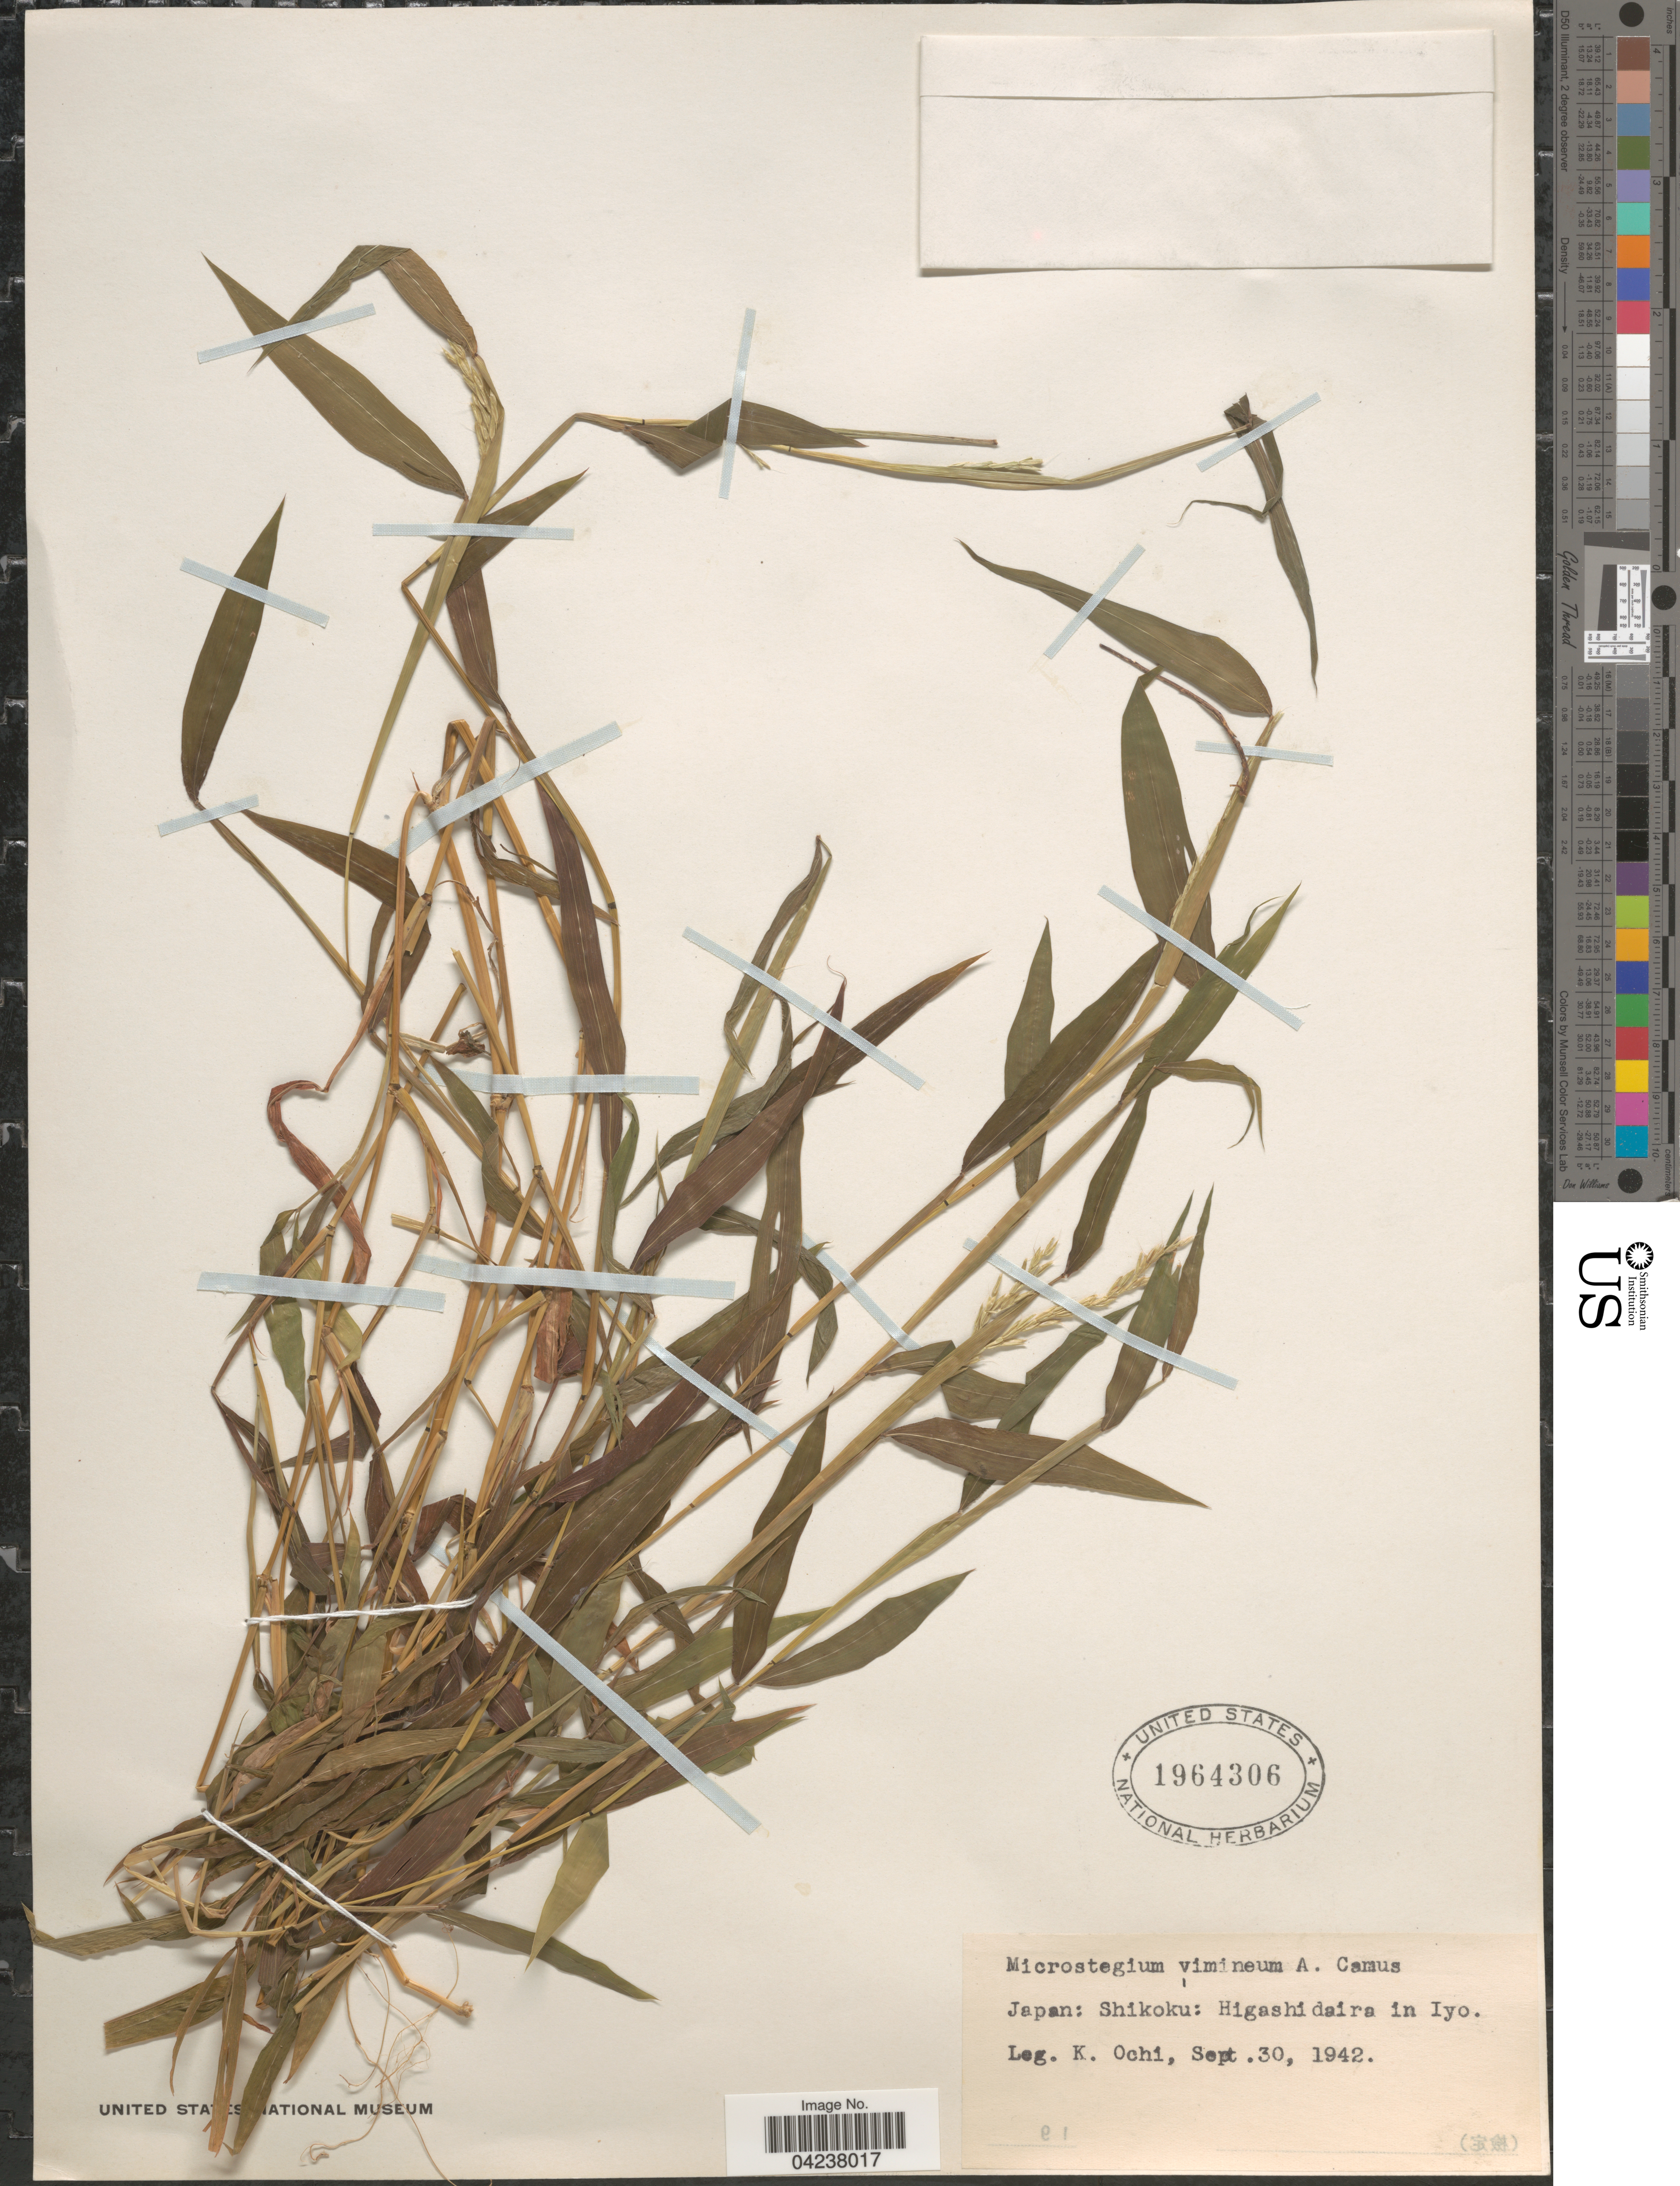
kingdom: Plantae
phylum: Tracheophyta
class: Liliopsida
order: Poales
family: Poaceae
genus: Microstegium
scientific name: Microstegium vimineum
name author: (Trin.) A. Camus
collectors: K. Ochi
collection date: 1942-09-30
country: Japan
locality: Shikoku: Higashidaira in Iyo.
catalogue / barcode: US 1964306